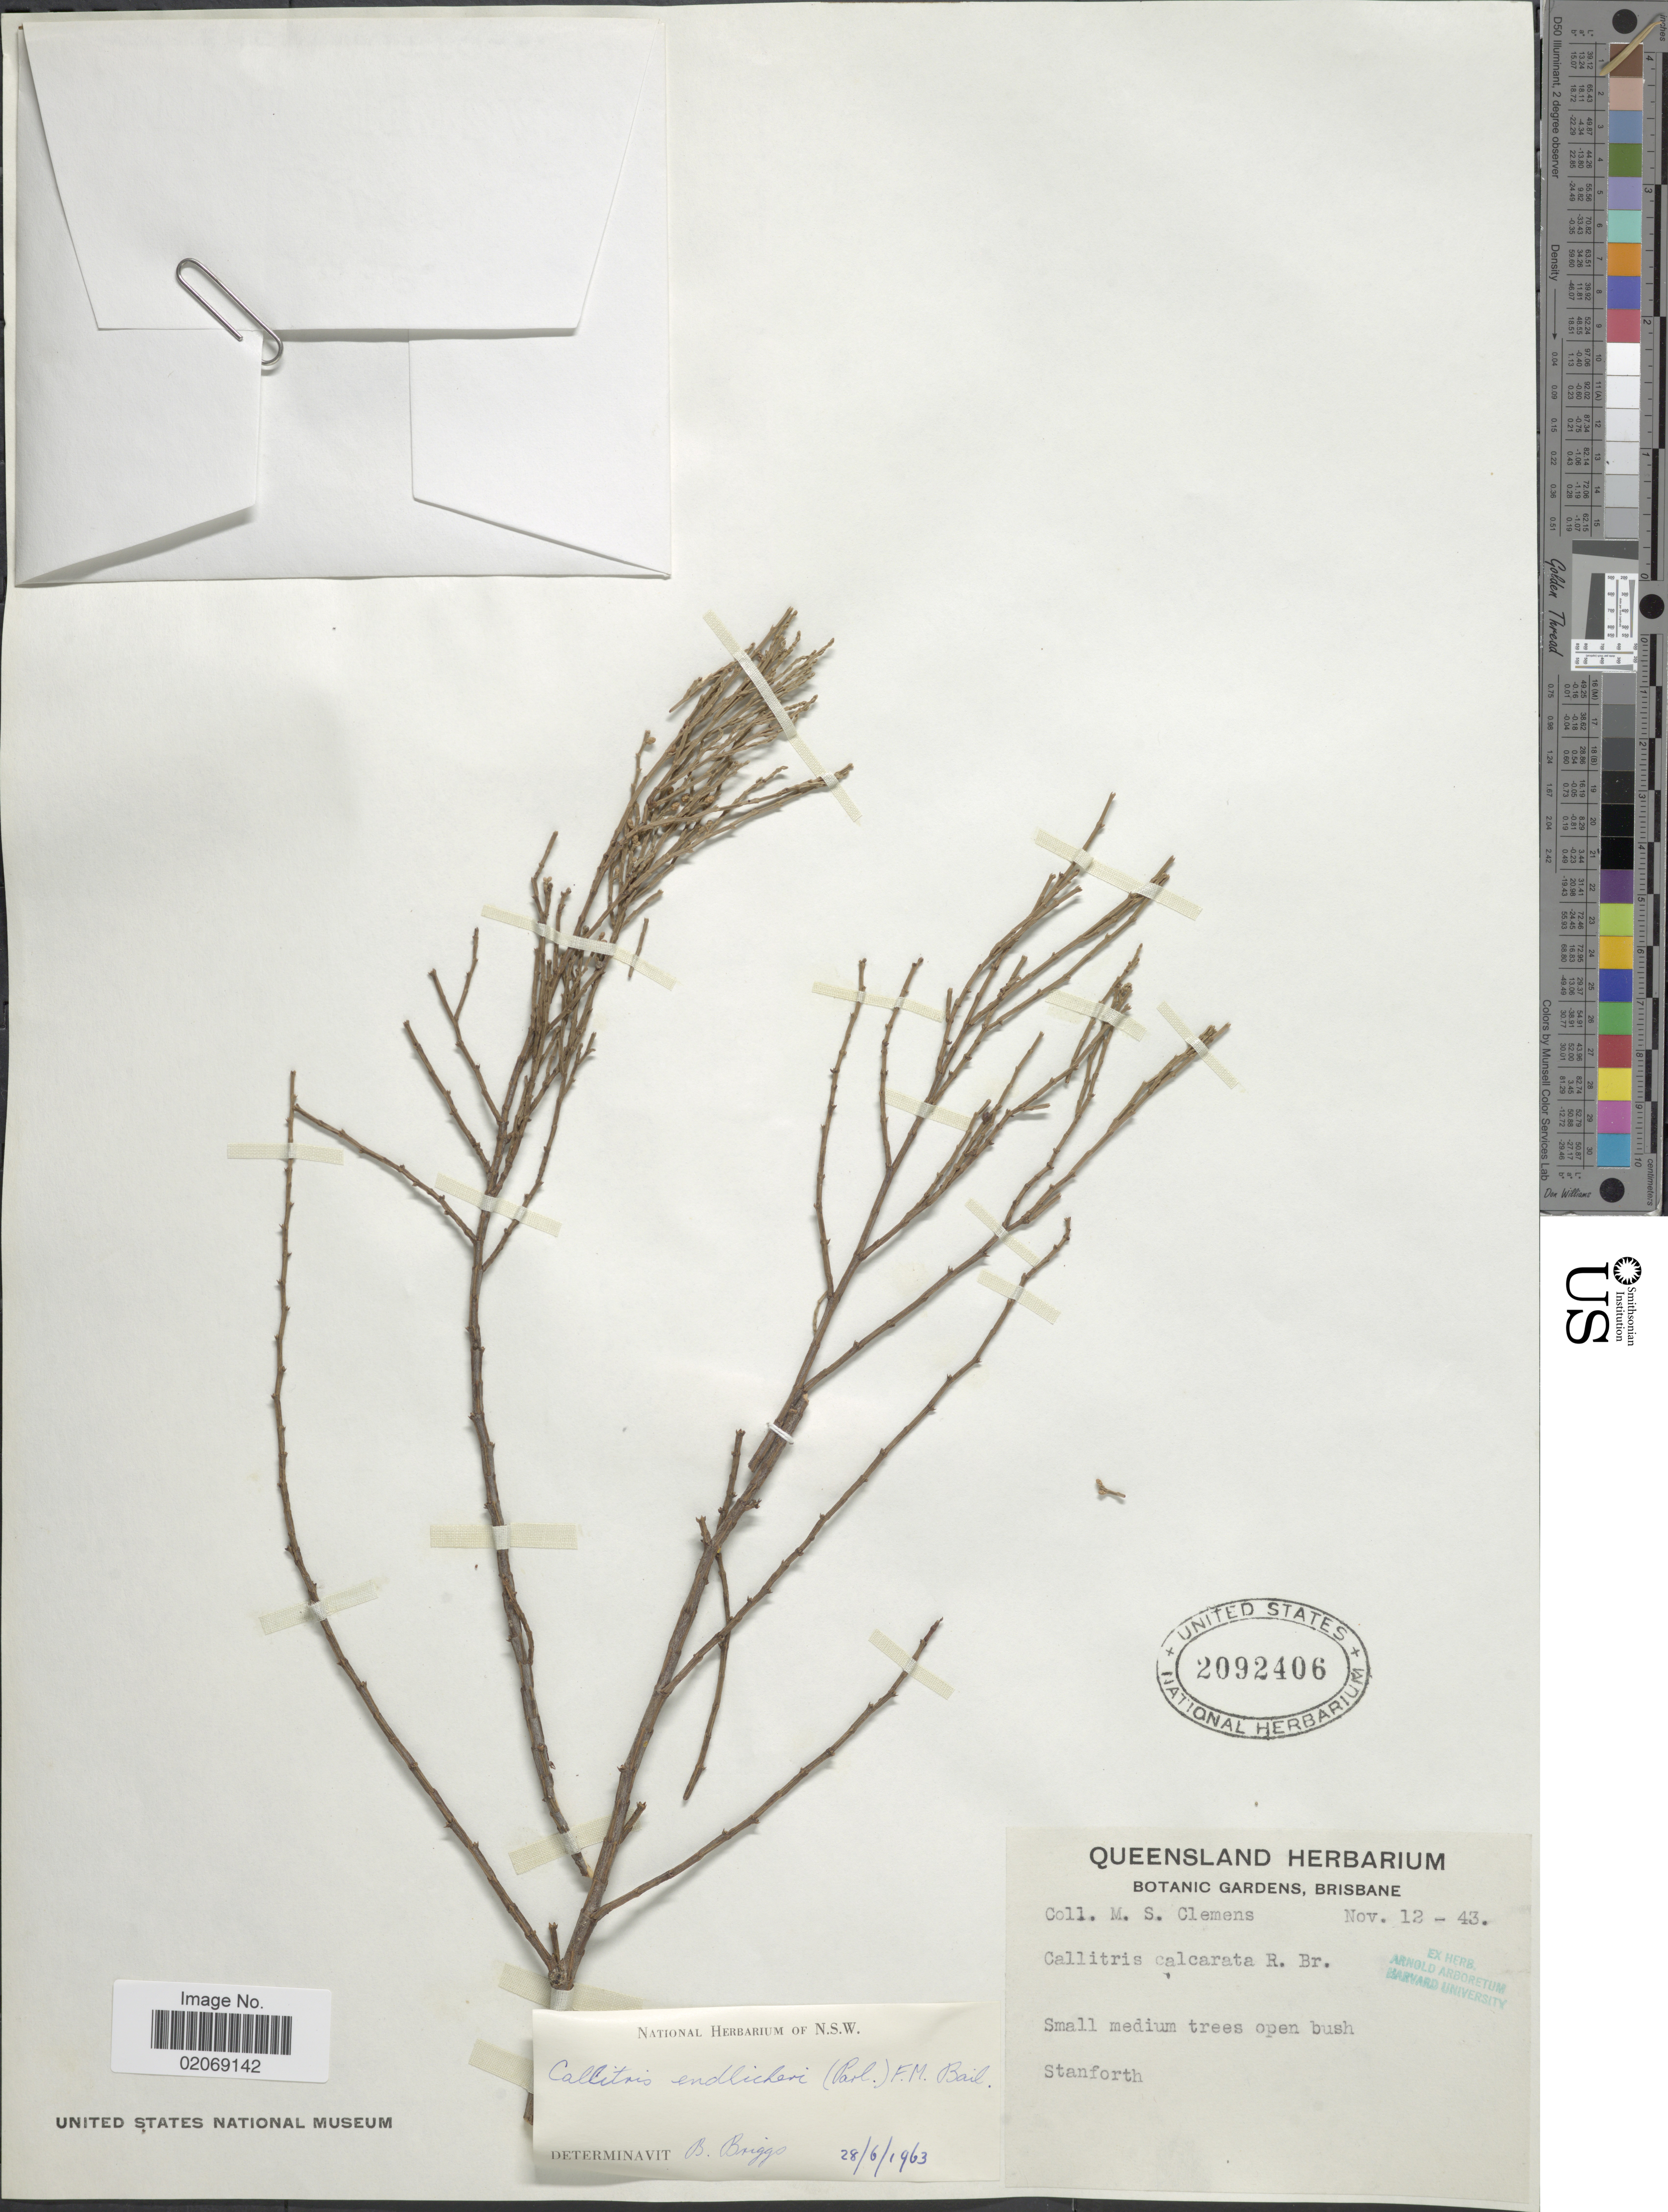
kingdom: Plantae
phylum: Tracheophyta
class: Pinopsida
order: Pinales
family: Cupressaceae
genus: Callitris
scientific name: Callitris endlicheri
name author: (Parl.) F.M. Bailey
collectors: M. S. Clemens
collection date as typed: Transcribed d/m/y: 12/11/43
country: Australia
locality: Stanforth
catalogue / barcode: US 2092406